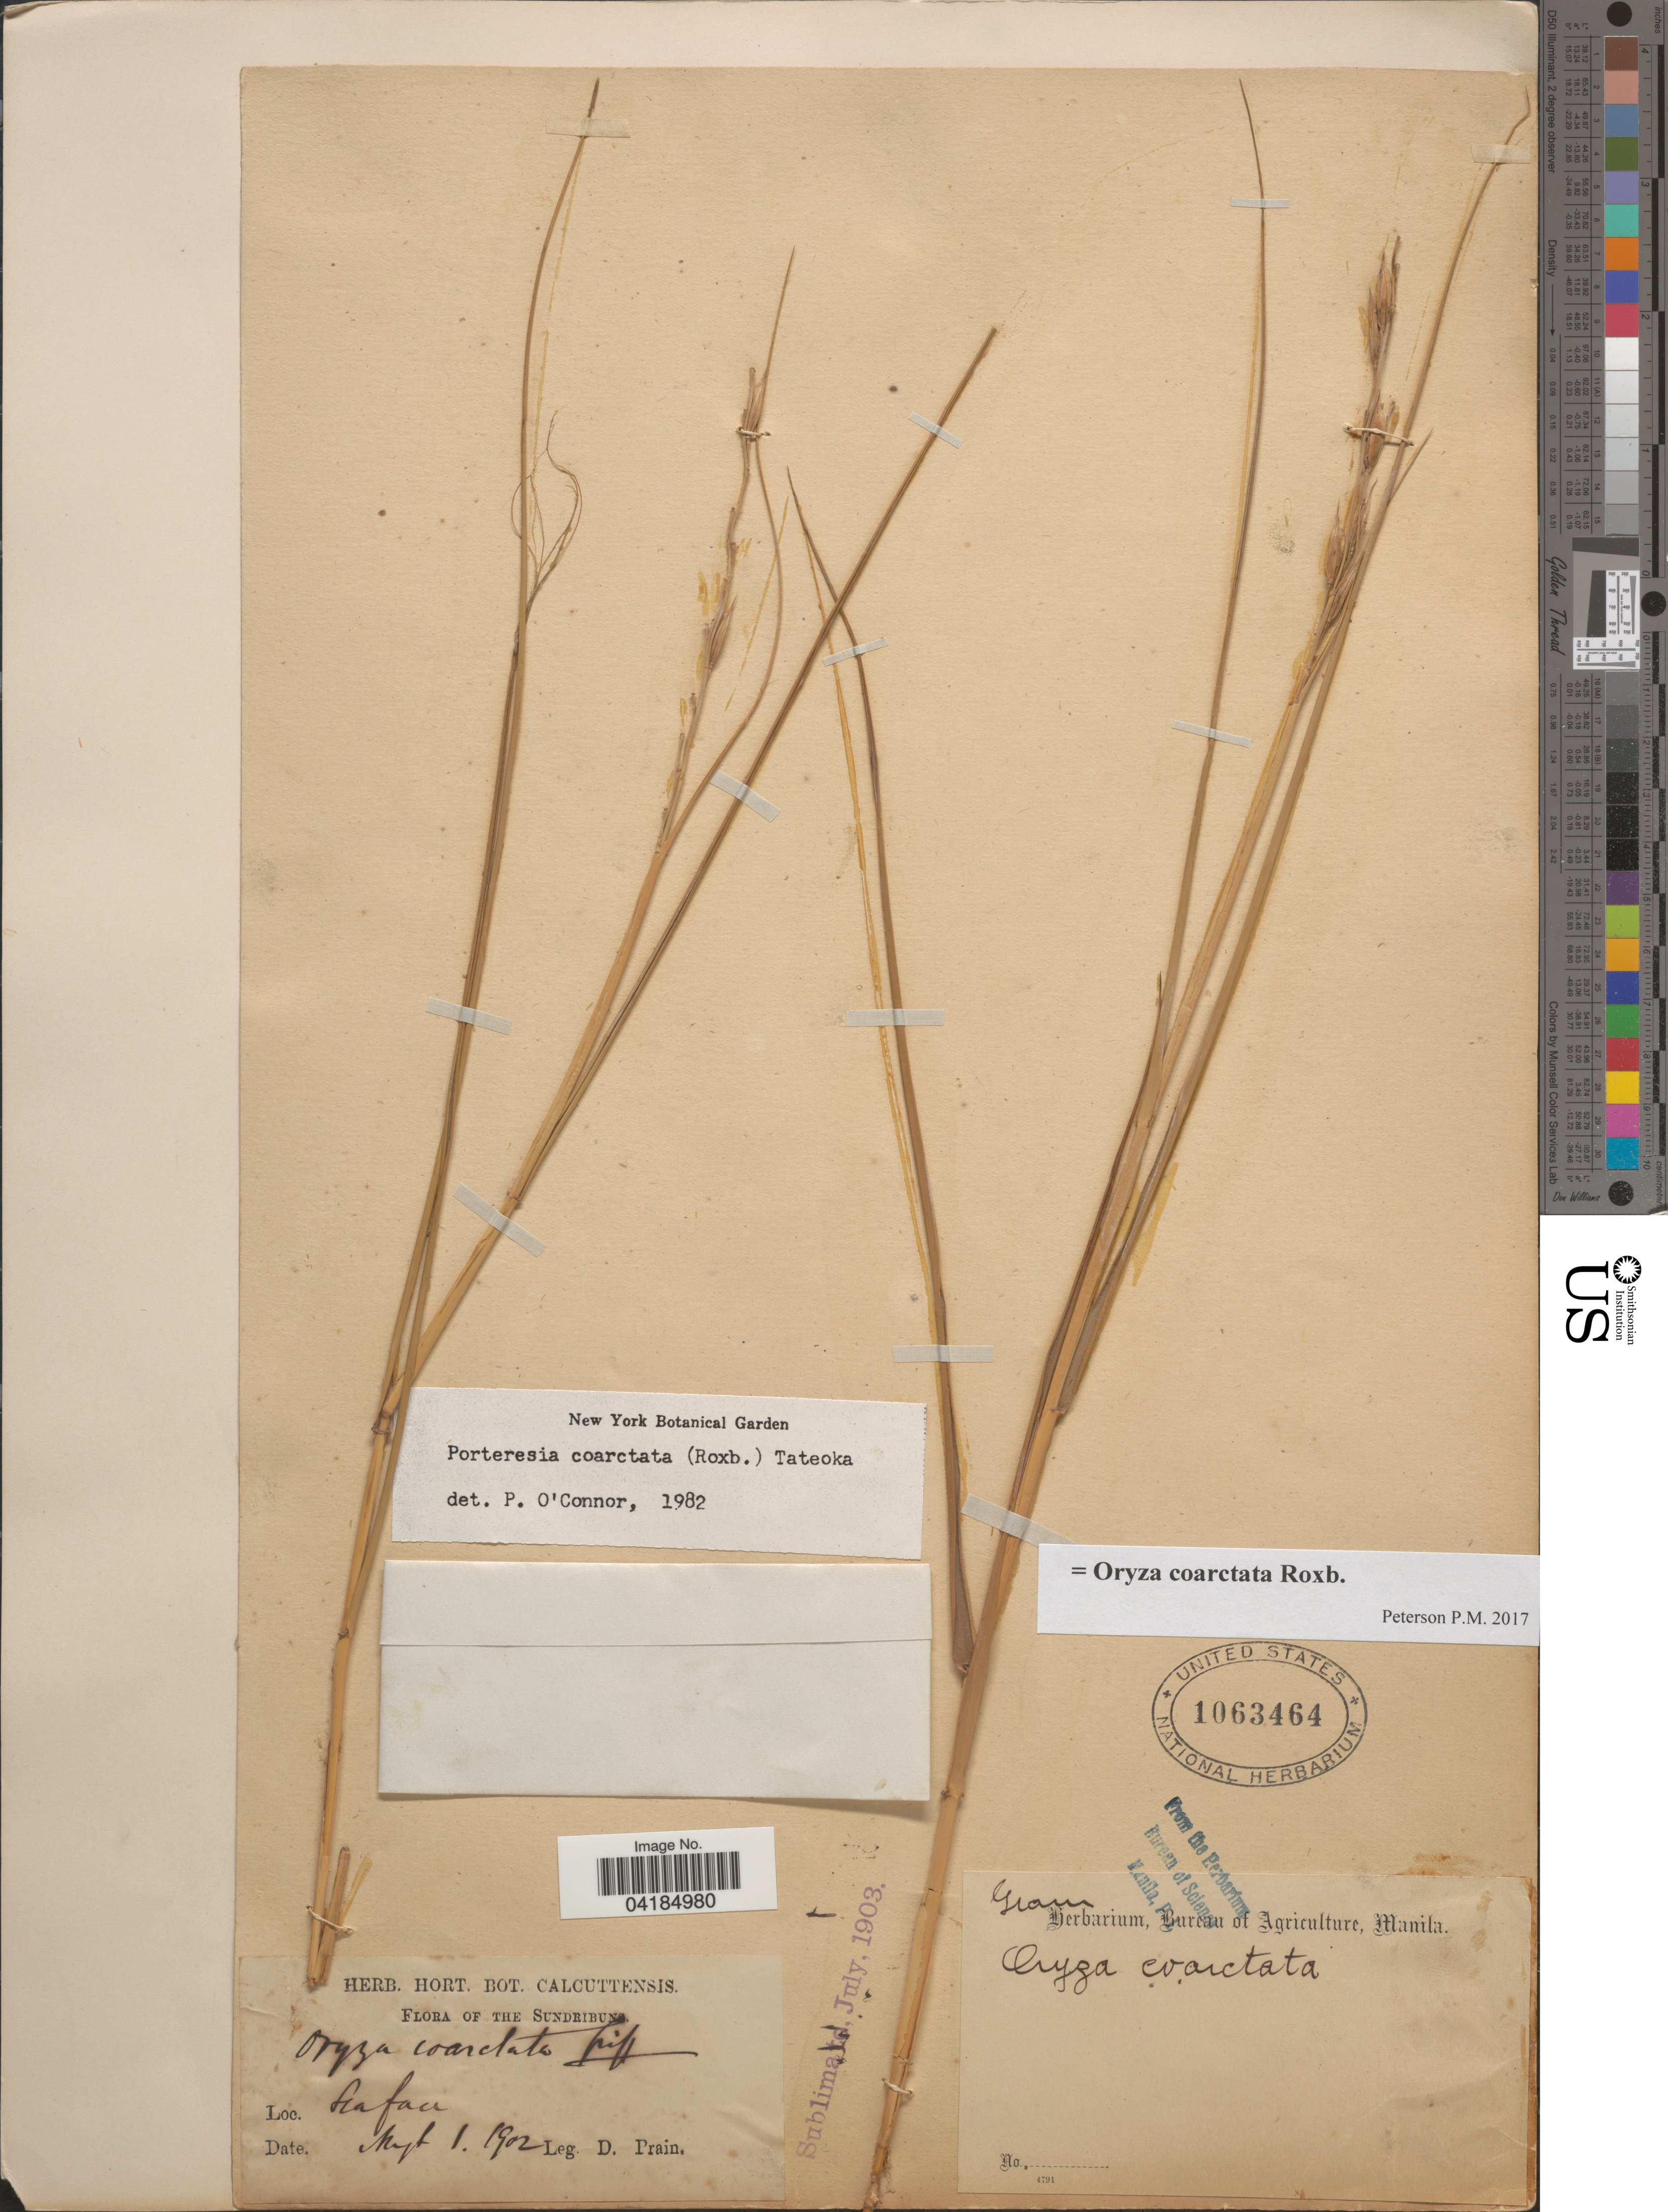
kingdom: Plantae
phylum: Tracheophyta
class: Liliopsida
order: Poales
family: Poaceae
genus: Oryza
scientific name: Oryza coarctata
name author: Roxb.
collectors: D. Prain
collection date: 1902-05-01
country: India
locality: The Sundribuns. Lafan [interpreted].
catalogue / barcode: US 1063464